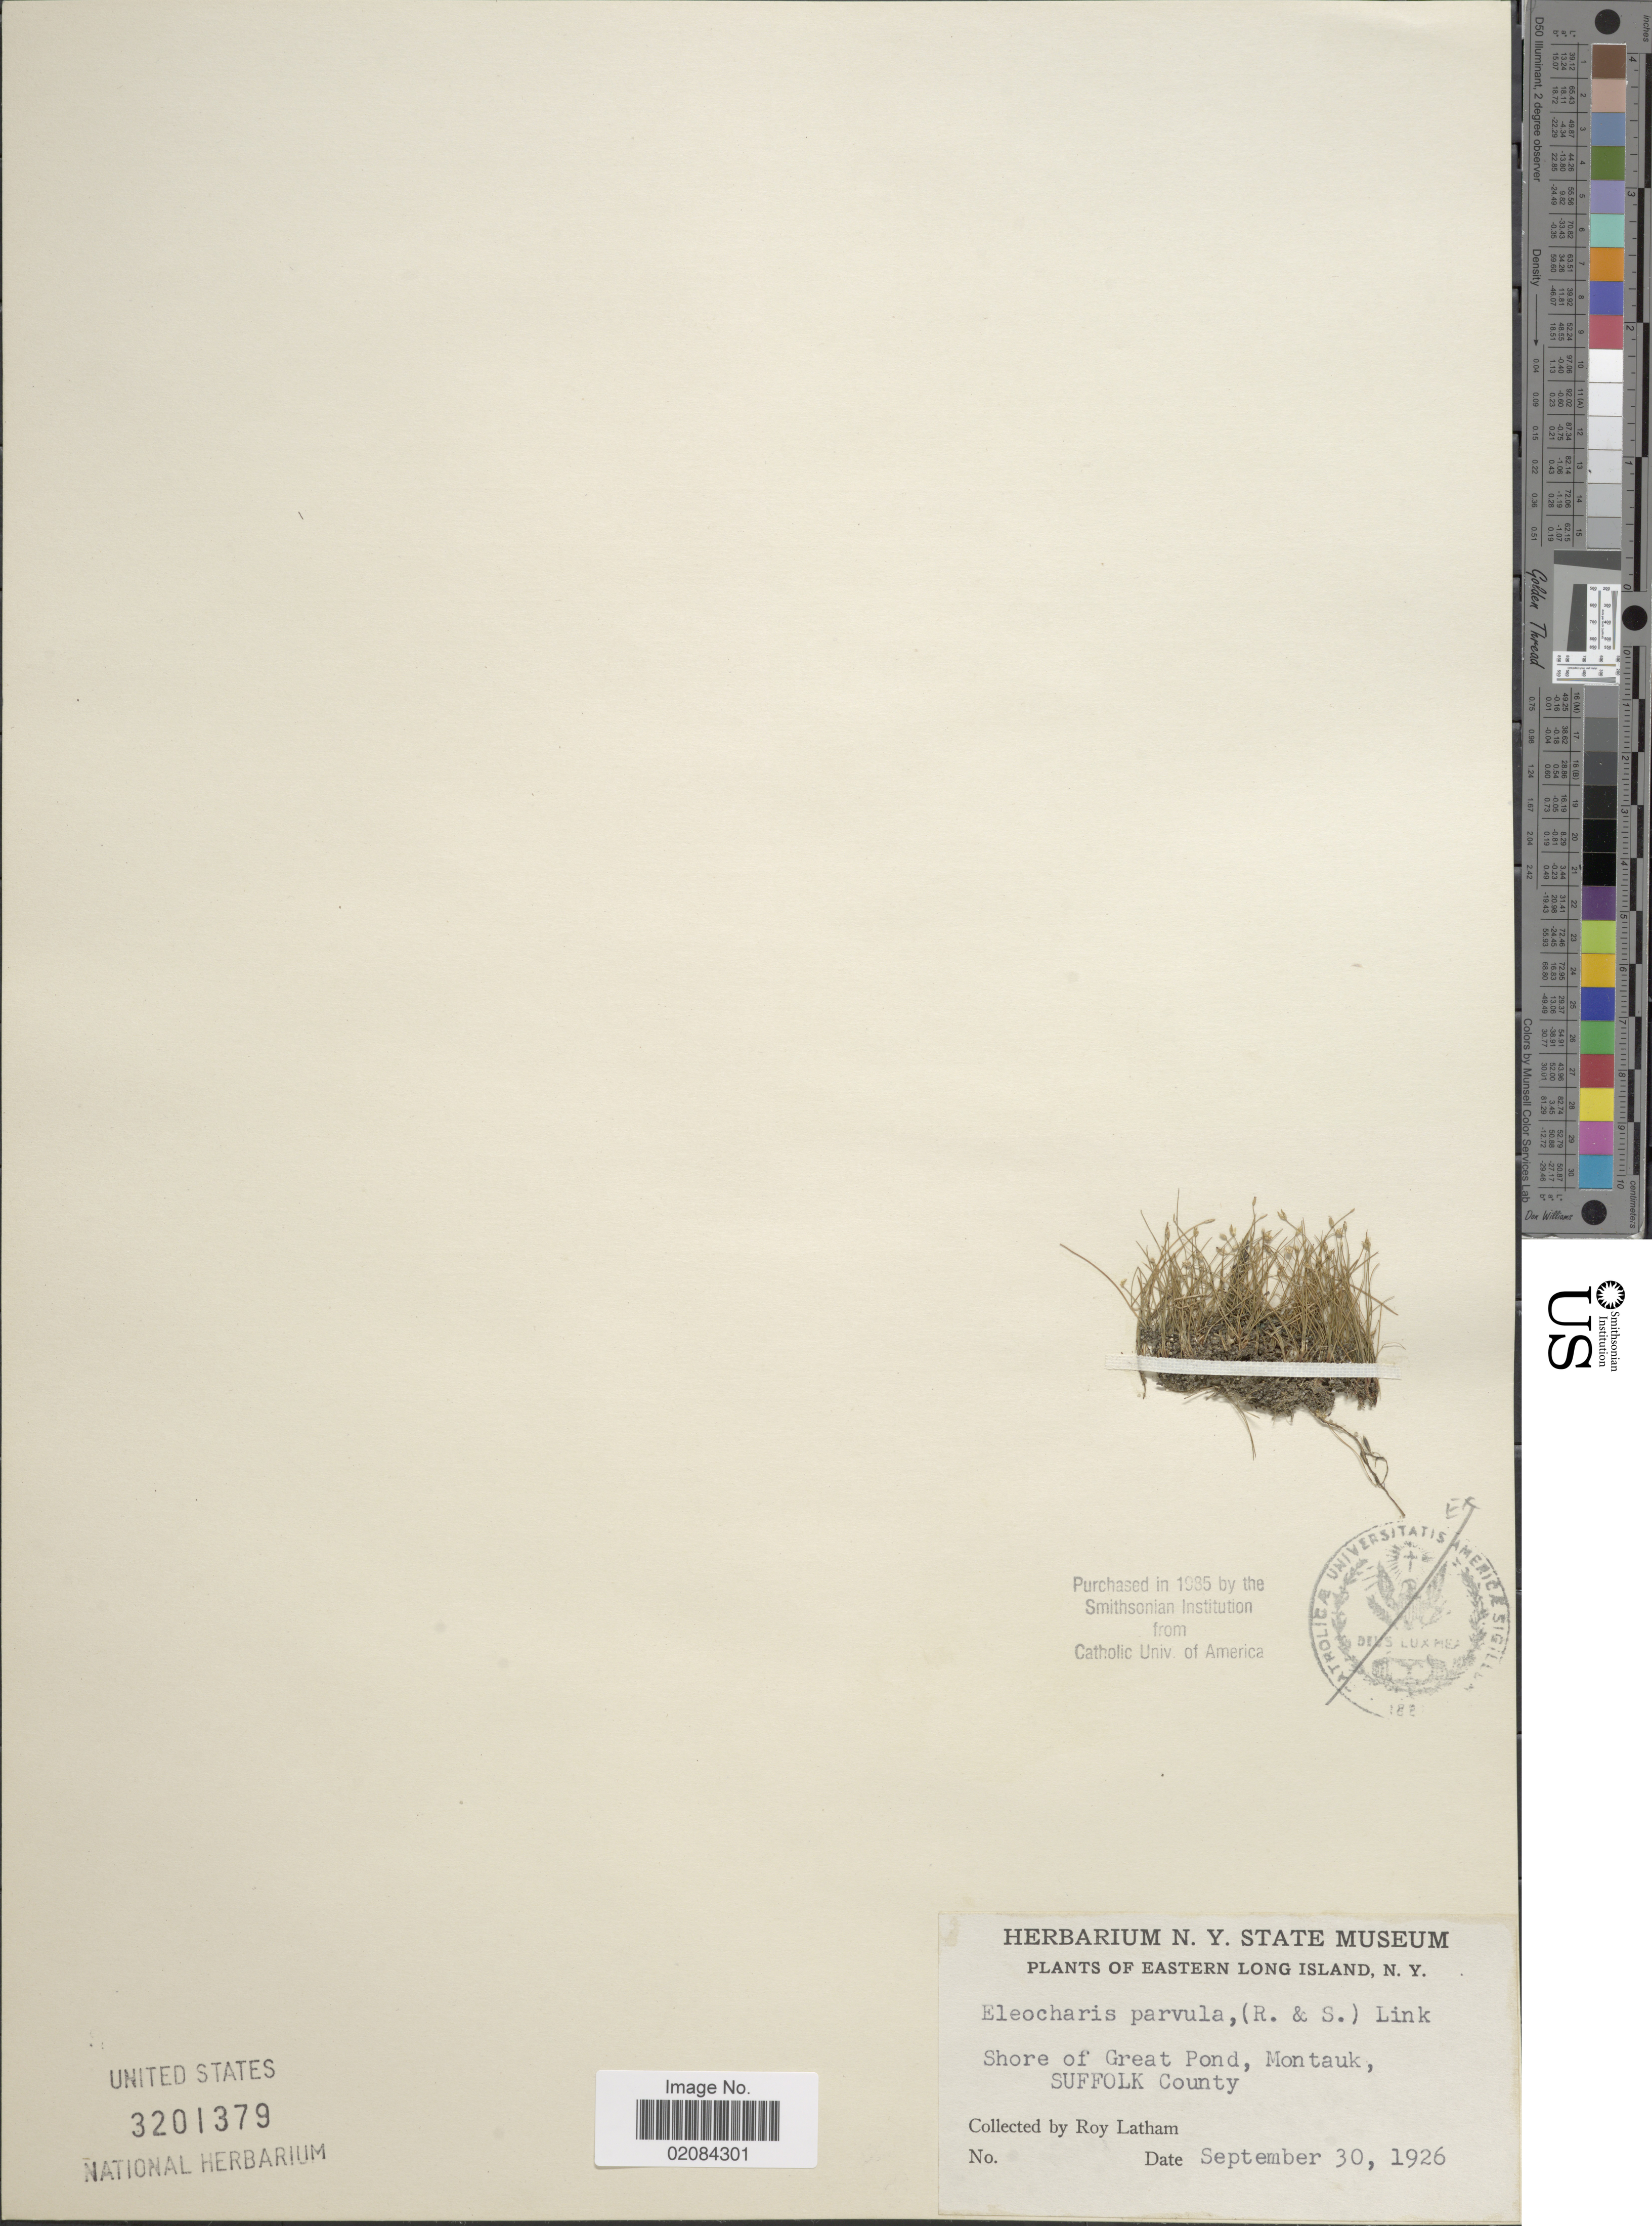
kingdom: Plantae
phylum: Tracheophyta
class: Liliopsida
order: Poales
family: Cyperaceae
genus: Eleocharis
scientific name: Eleocharis parvula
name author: (Roem. & Schult.) Link ex Williams et al.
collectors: R. Latham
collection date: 1926-09-30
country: United States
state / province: New York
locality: Eastern Long Island, N.Y. Shore of Great Pond, Montauk , Suffolk County.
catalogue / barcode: US 3201379